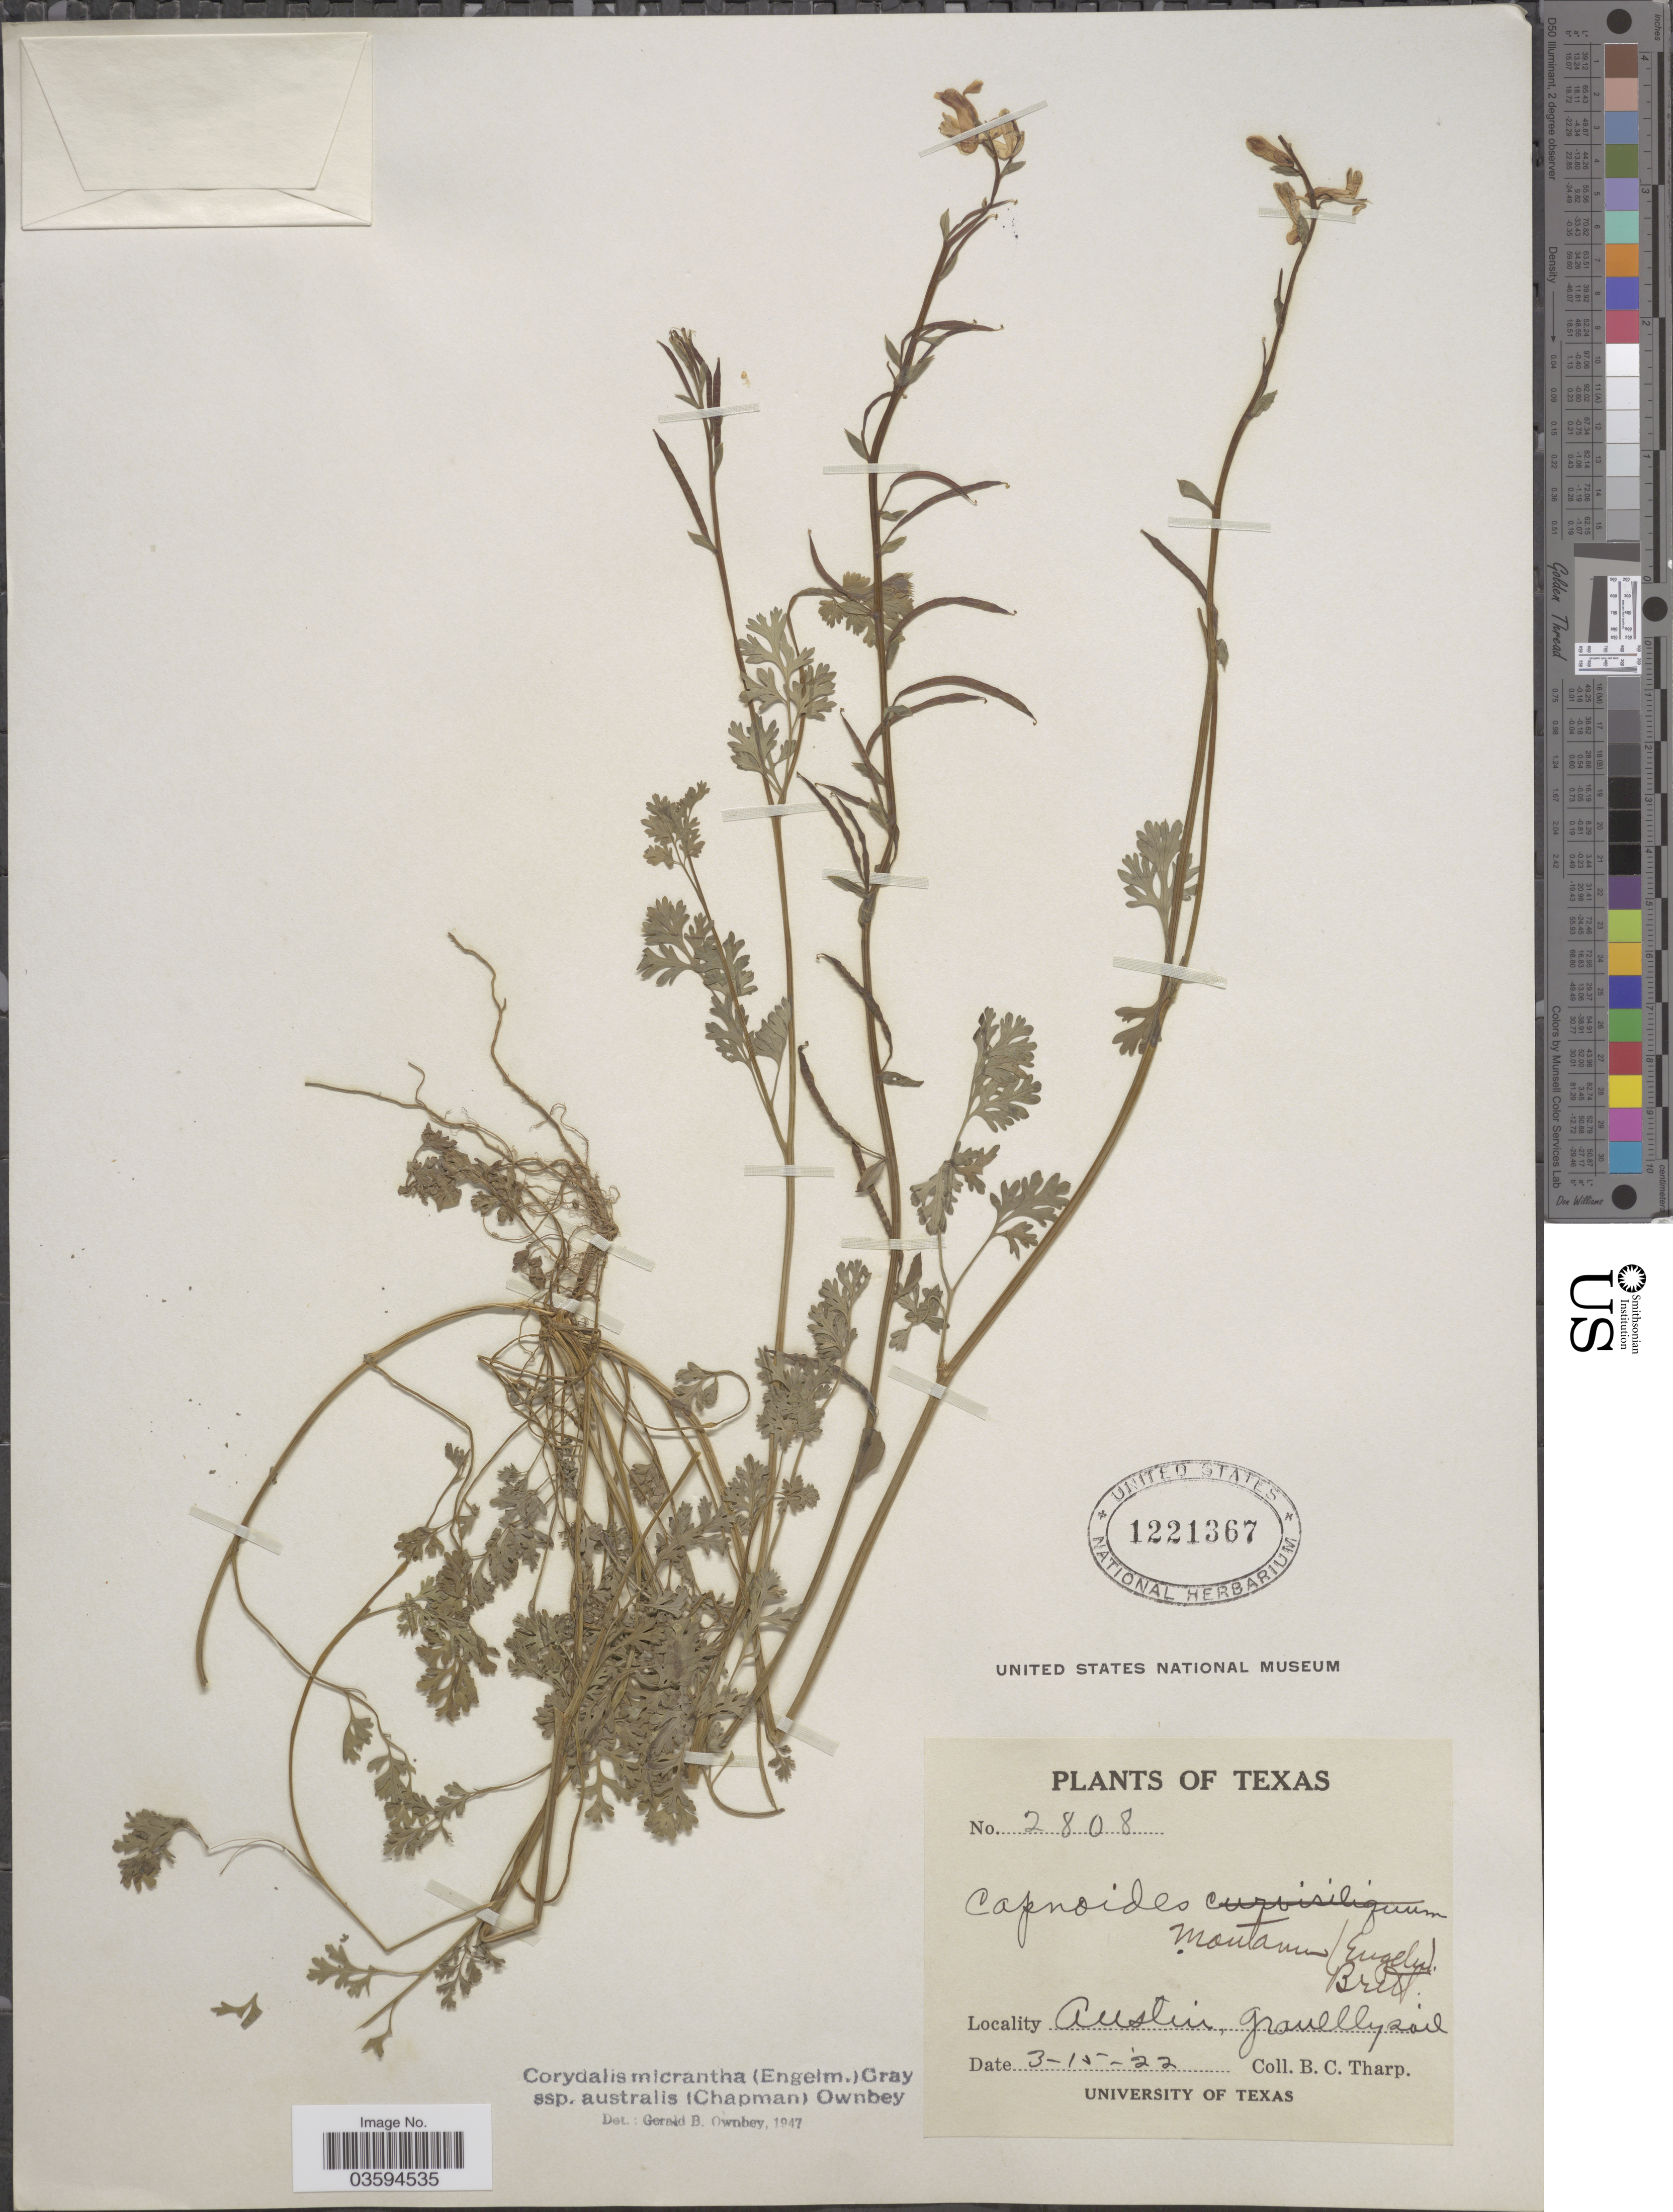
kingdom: Plantae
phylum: Tracheophyta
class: Magnoliopsida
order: Ranunculales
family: Papaveraceae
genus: Corydalis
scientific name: Corydalis micrantha subsp. australis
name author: (Chapm.) G.B. Ownbey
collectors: B. C. Tharp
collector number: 2808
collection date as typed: Transcribed d/m/y: 15/3/22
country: United States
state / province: Texas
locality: Austin.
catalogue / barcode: US 1221367